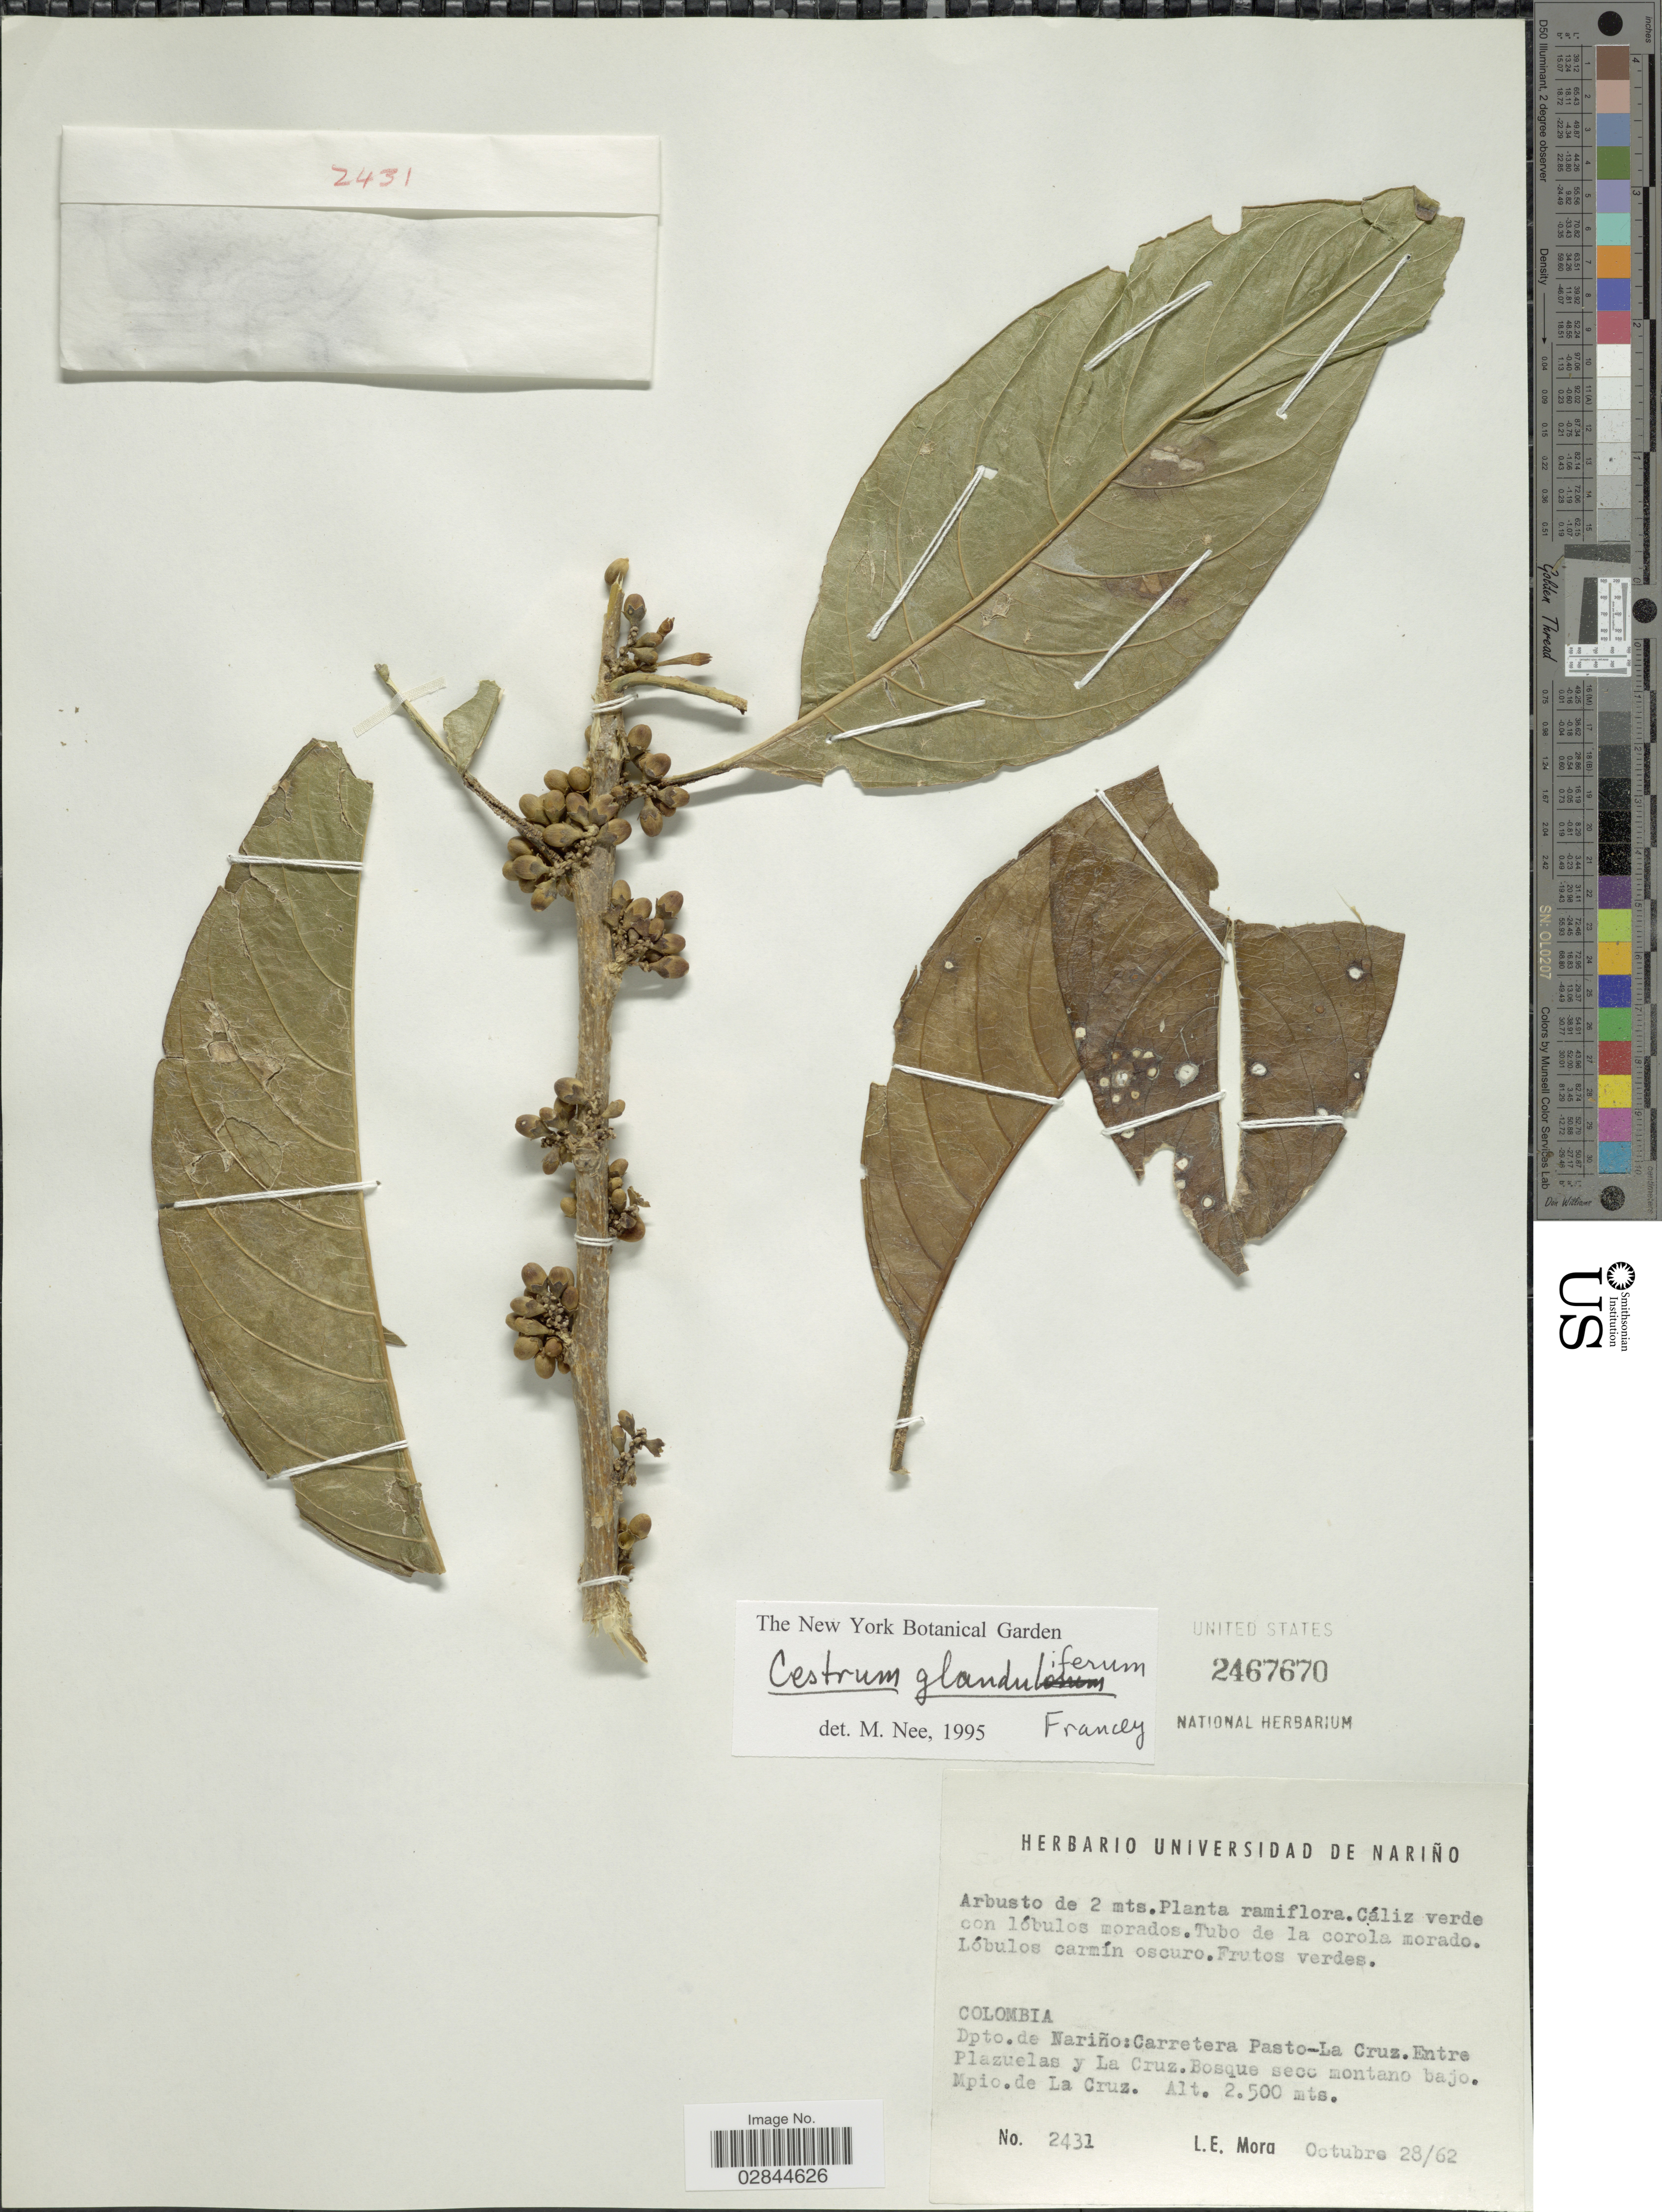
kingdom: Plantae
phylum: Tracheophyta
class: Magnoliopsida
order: Solanales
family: Solanaceae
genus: Cestrum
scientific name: Cestrum glanduliferum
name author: Kerber ex Francey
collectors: L. Mora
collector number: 2431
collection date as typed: Transcribed d/m/y: 28/10/62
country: Colombia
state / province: Nariño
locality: Dpto. de Nariño: Carretera Pasto- La Cruz. Entre Plazuelas y La Cruz. Bosque secc montano bajo. Mpio. de La Cruz.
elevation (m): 2500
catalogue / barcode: US 2467670